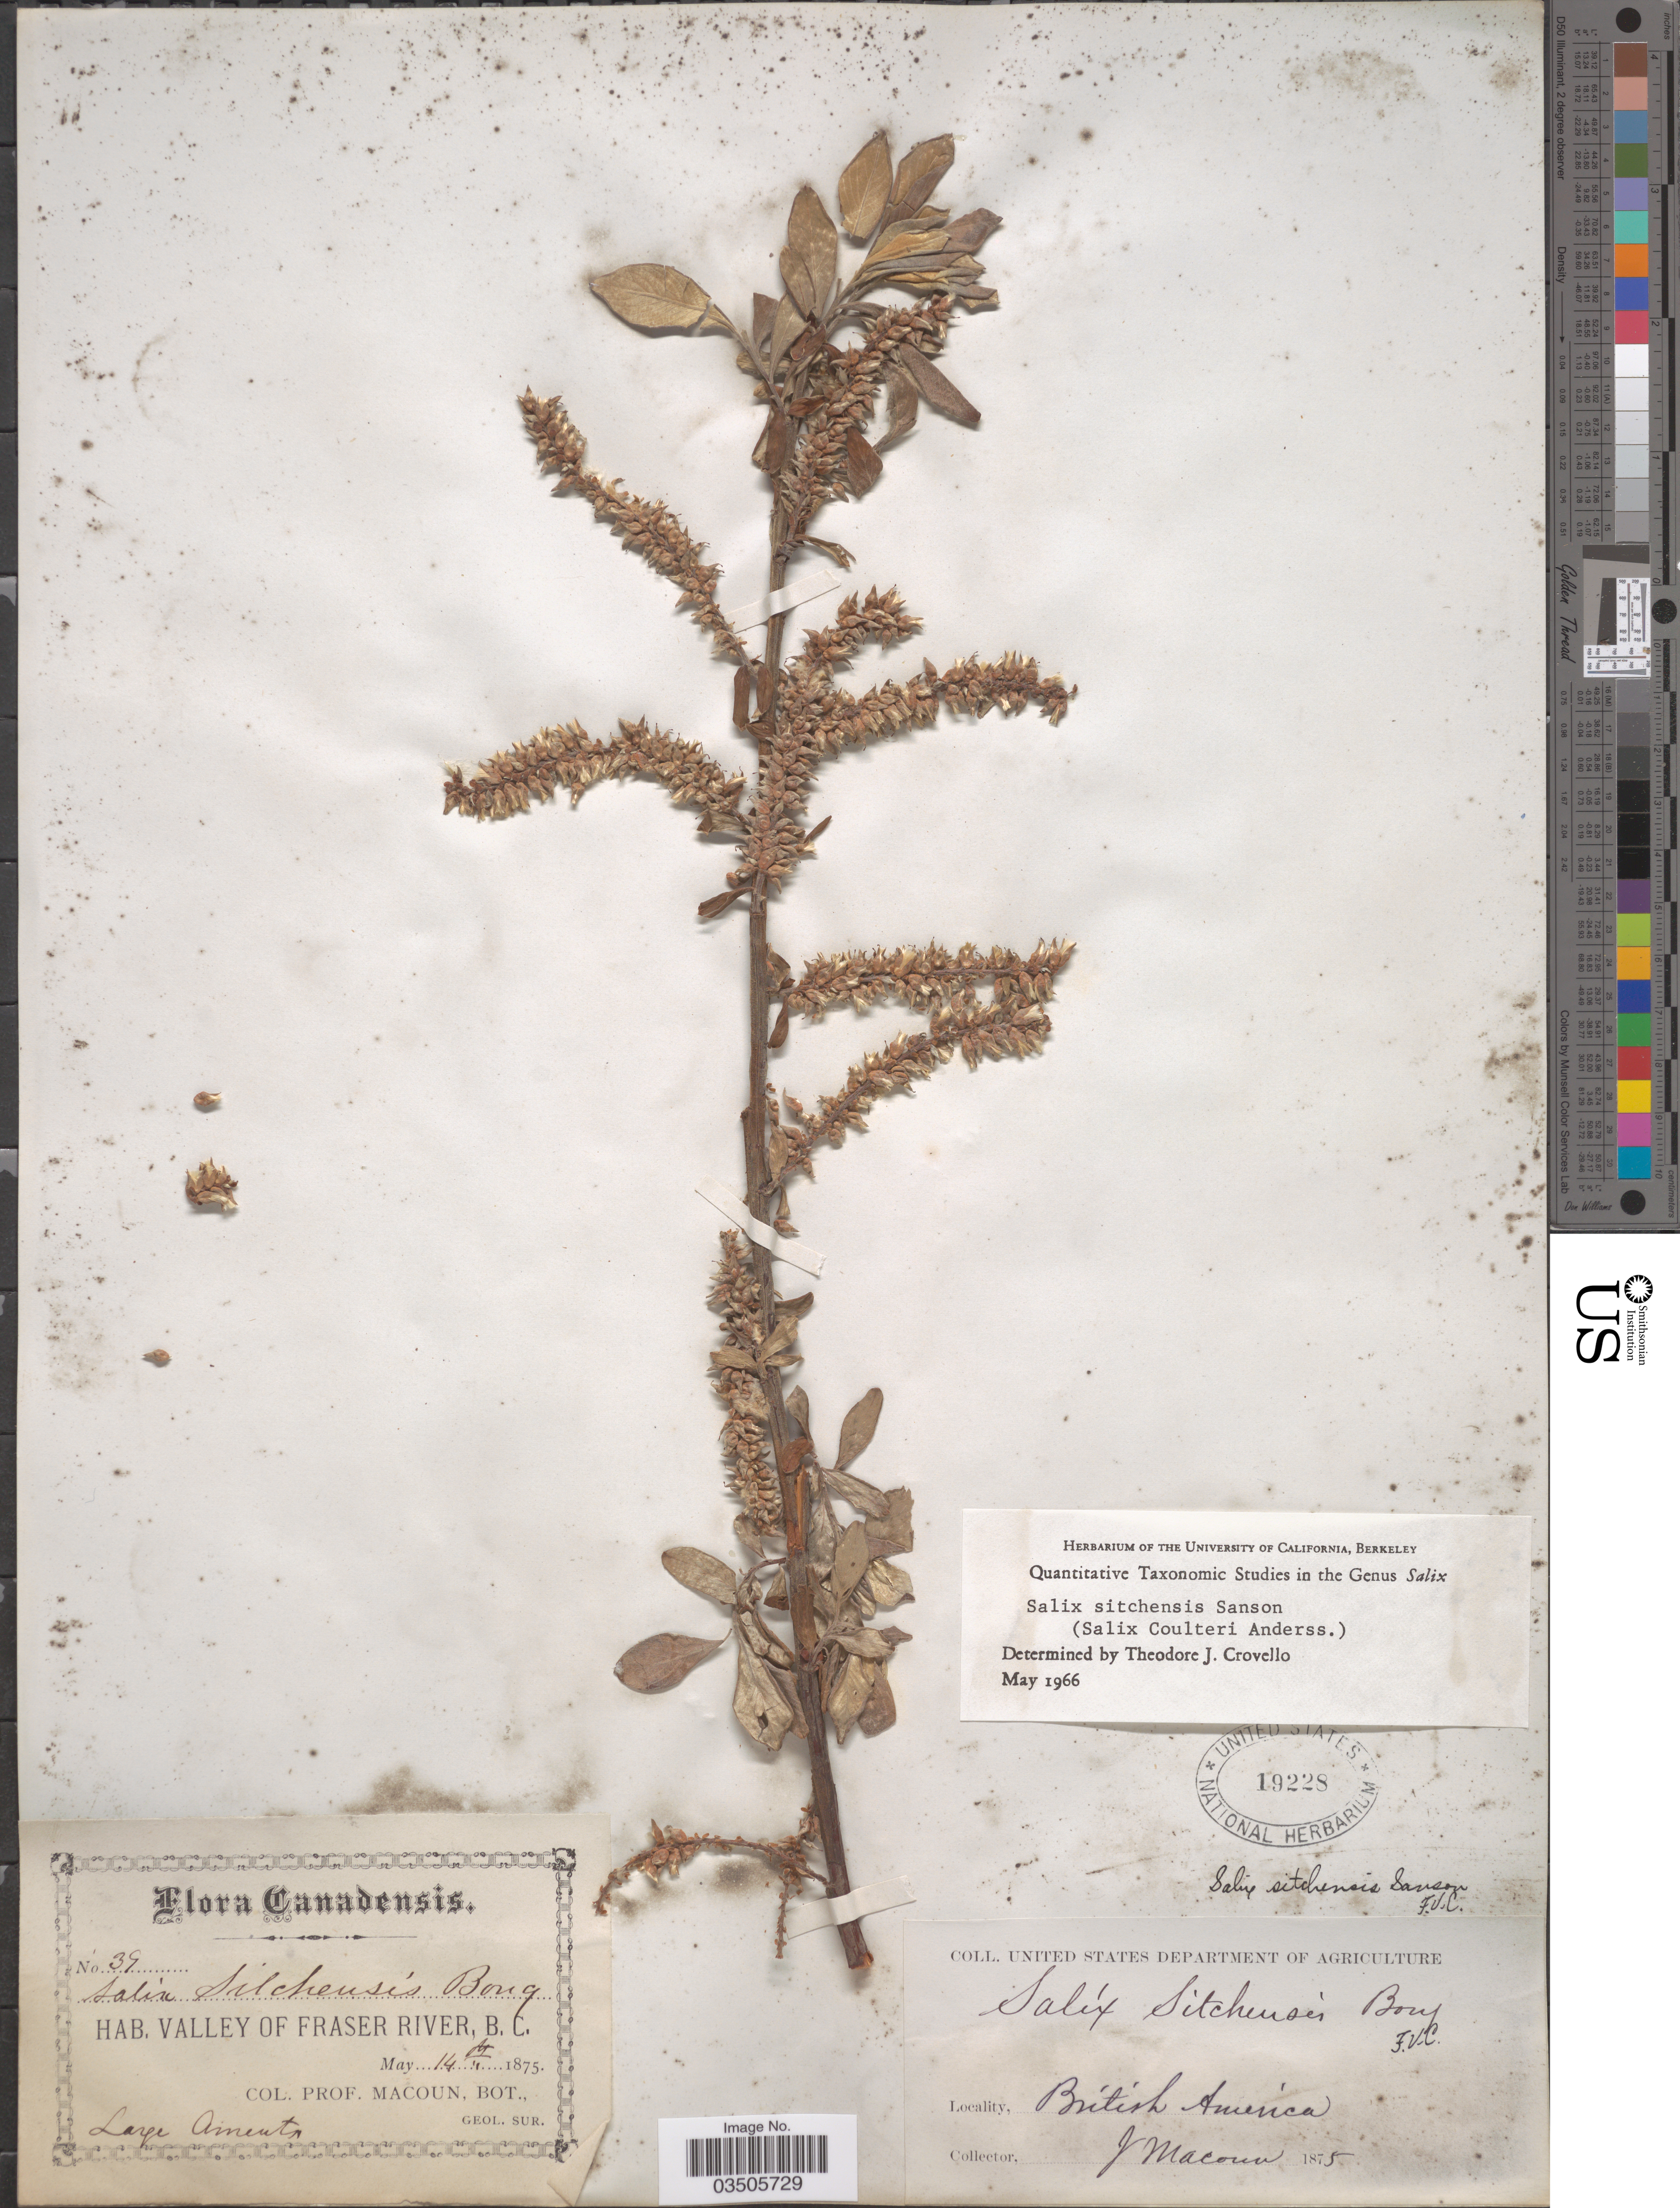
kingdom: Plantae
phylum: Tracheophyta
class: Magnoliopsida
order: Malpighiales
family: Salicaceae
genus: Salix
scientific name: Salix sitchensis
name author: Sanson ex Bong.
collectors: J. Macoun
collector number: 39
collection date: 1875-05-14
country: Canada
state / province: British Columbia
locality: British America. Valley of Fraser River.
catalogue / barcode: US 19228